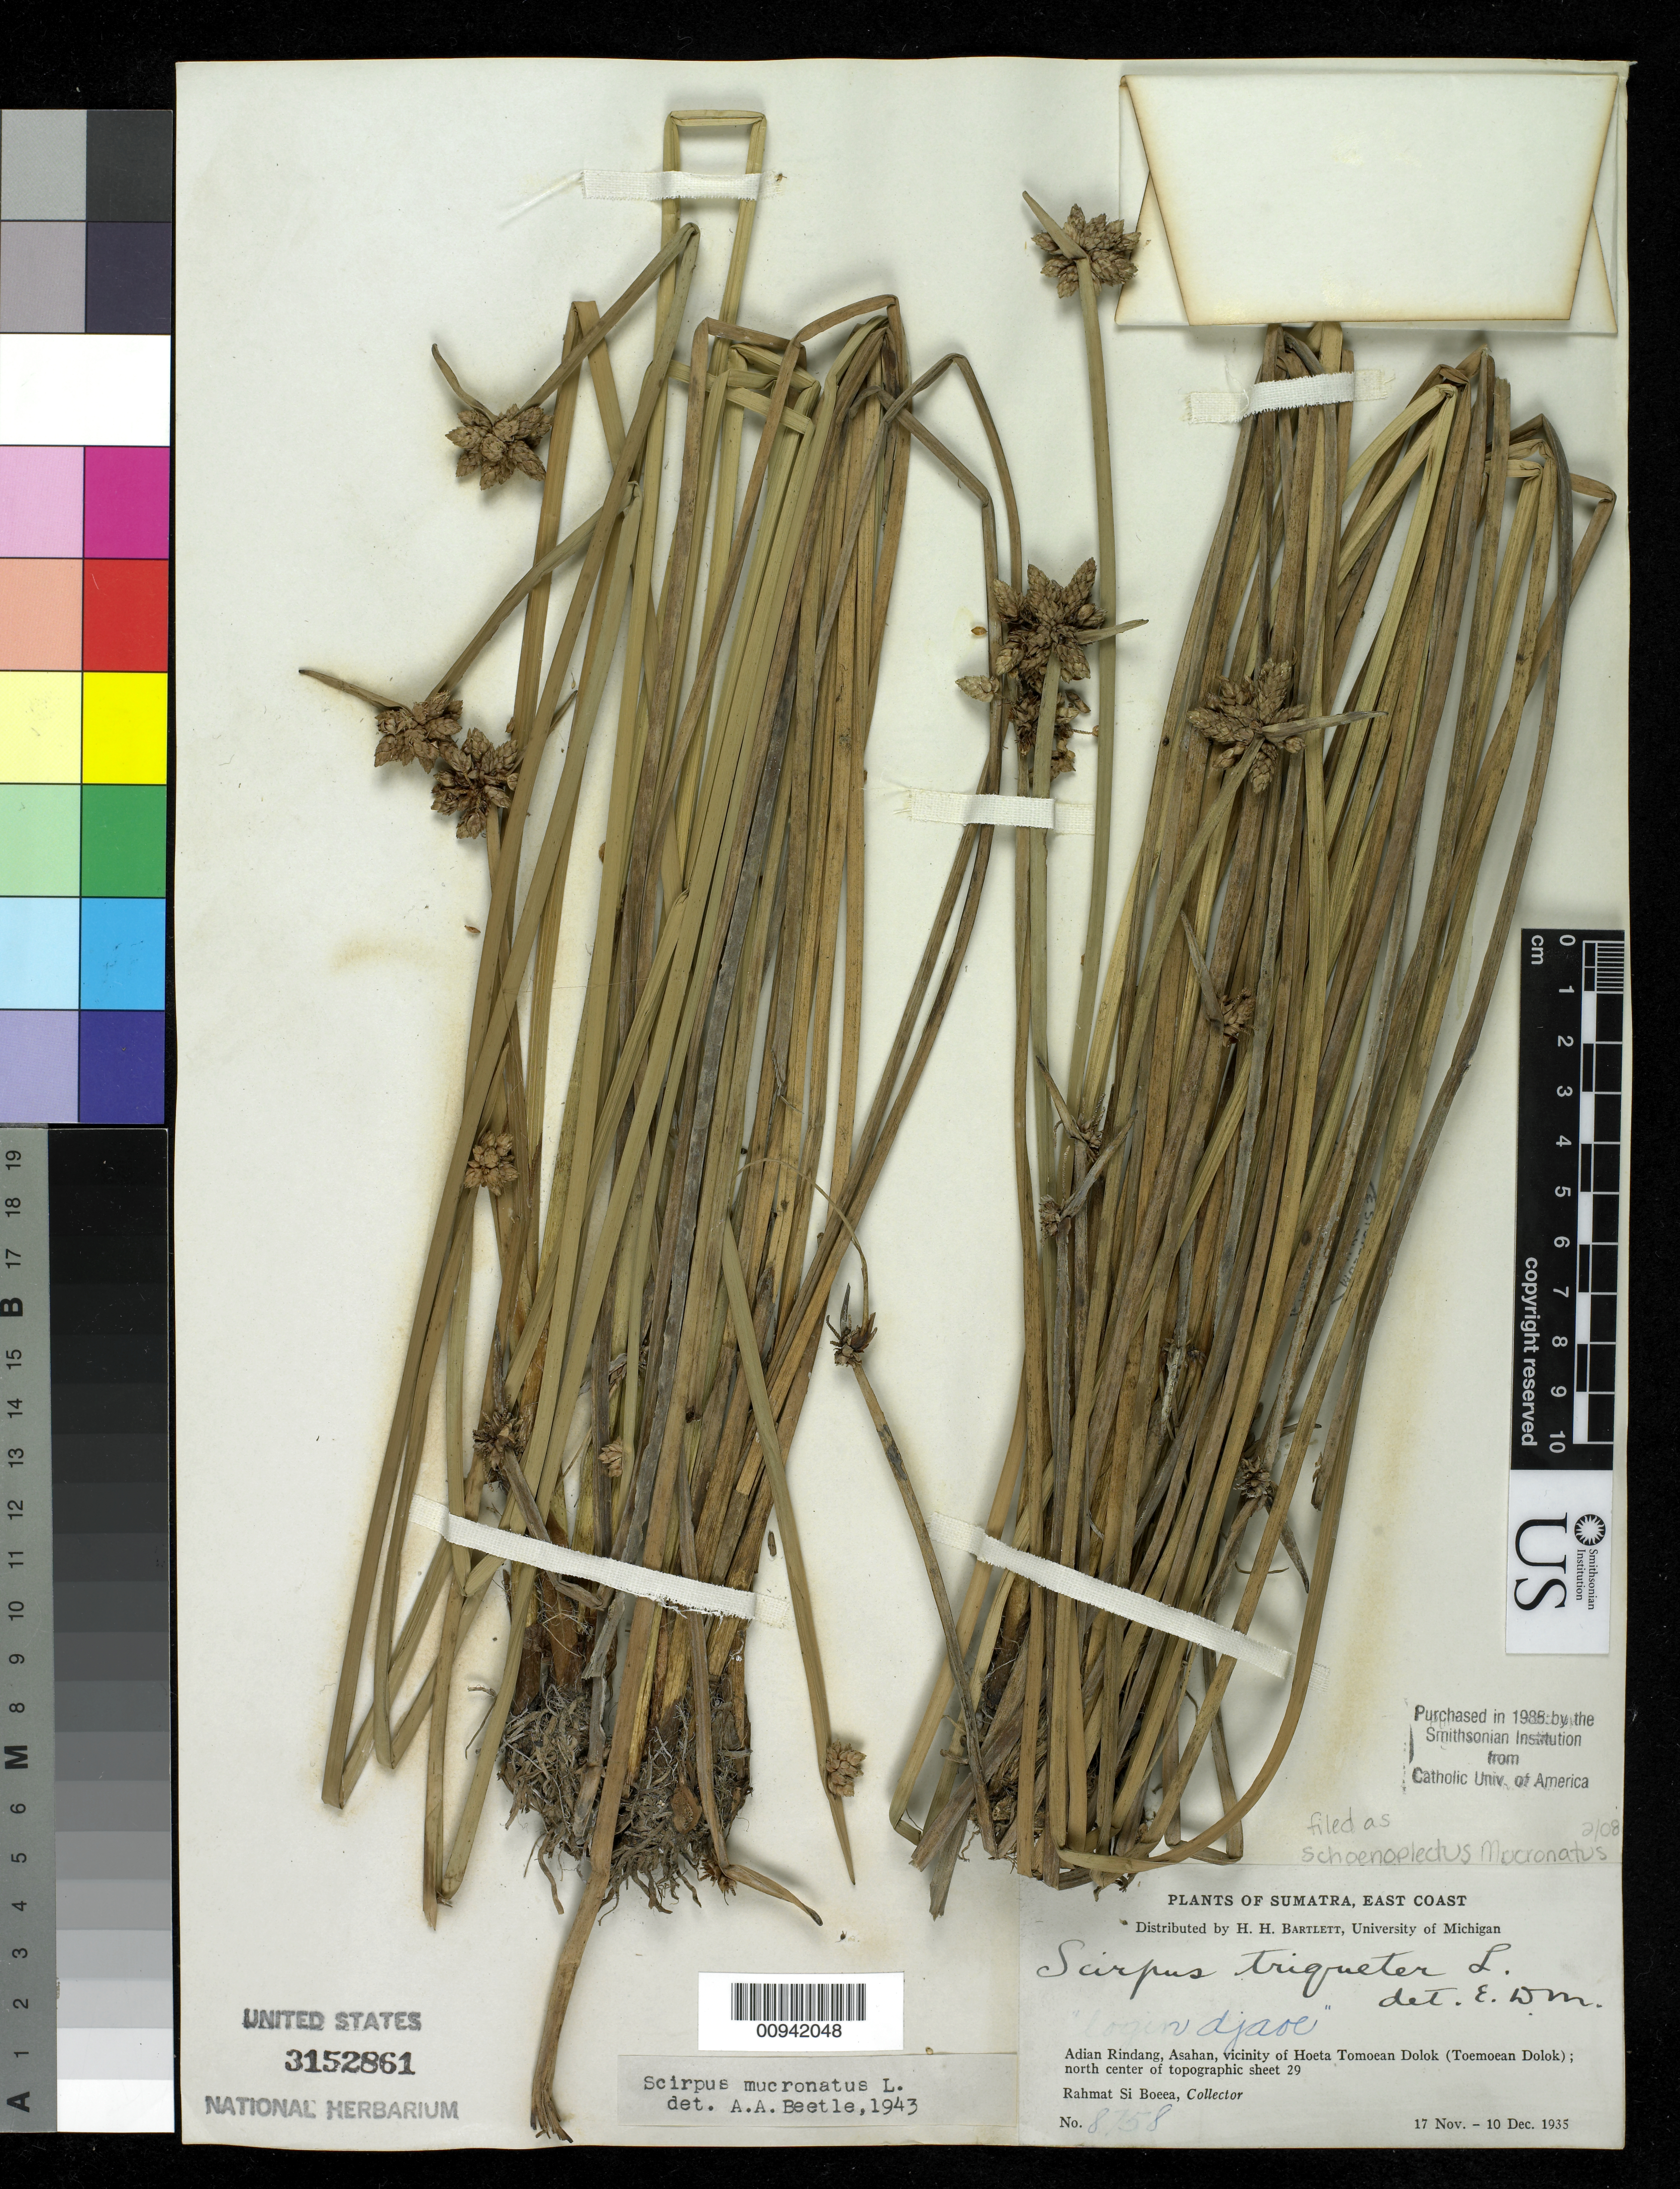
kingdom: Plantae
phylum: Tracheophyta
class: Liliopsida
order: Poales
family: Cyperaceae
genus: Schoenoplectiella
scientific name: Schoenoplectiella mucronata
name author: (L.) Jung & Choi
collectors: Rahmat Si Boeea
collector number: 8758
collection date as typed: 17 Nov 1935 to 10 Dec 1935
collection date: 1935-11-17/1935-12-10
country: Indonesia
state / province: Sumatra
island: Sumatra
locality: East Coast, Adian Rindang, Asahan, vicinity of Hoeta Tomoean Dolok [Toemoean Dolok]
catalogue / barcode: US 3152861